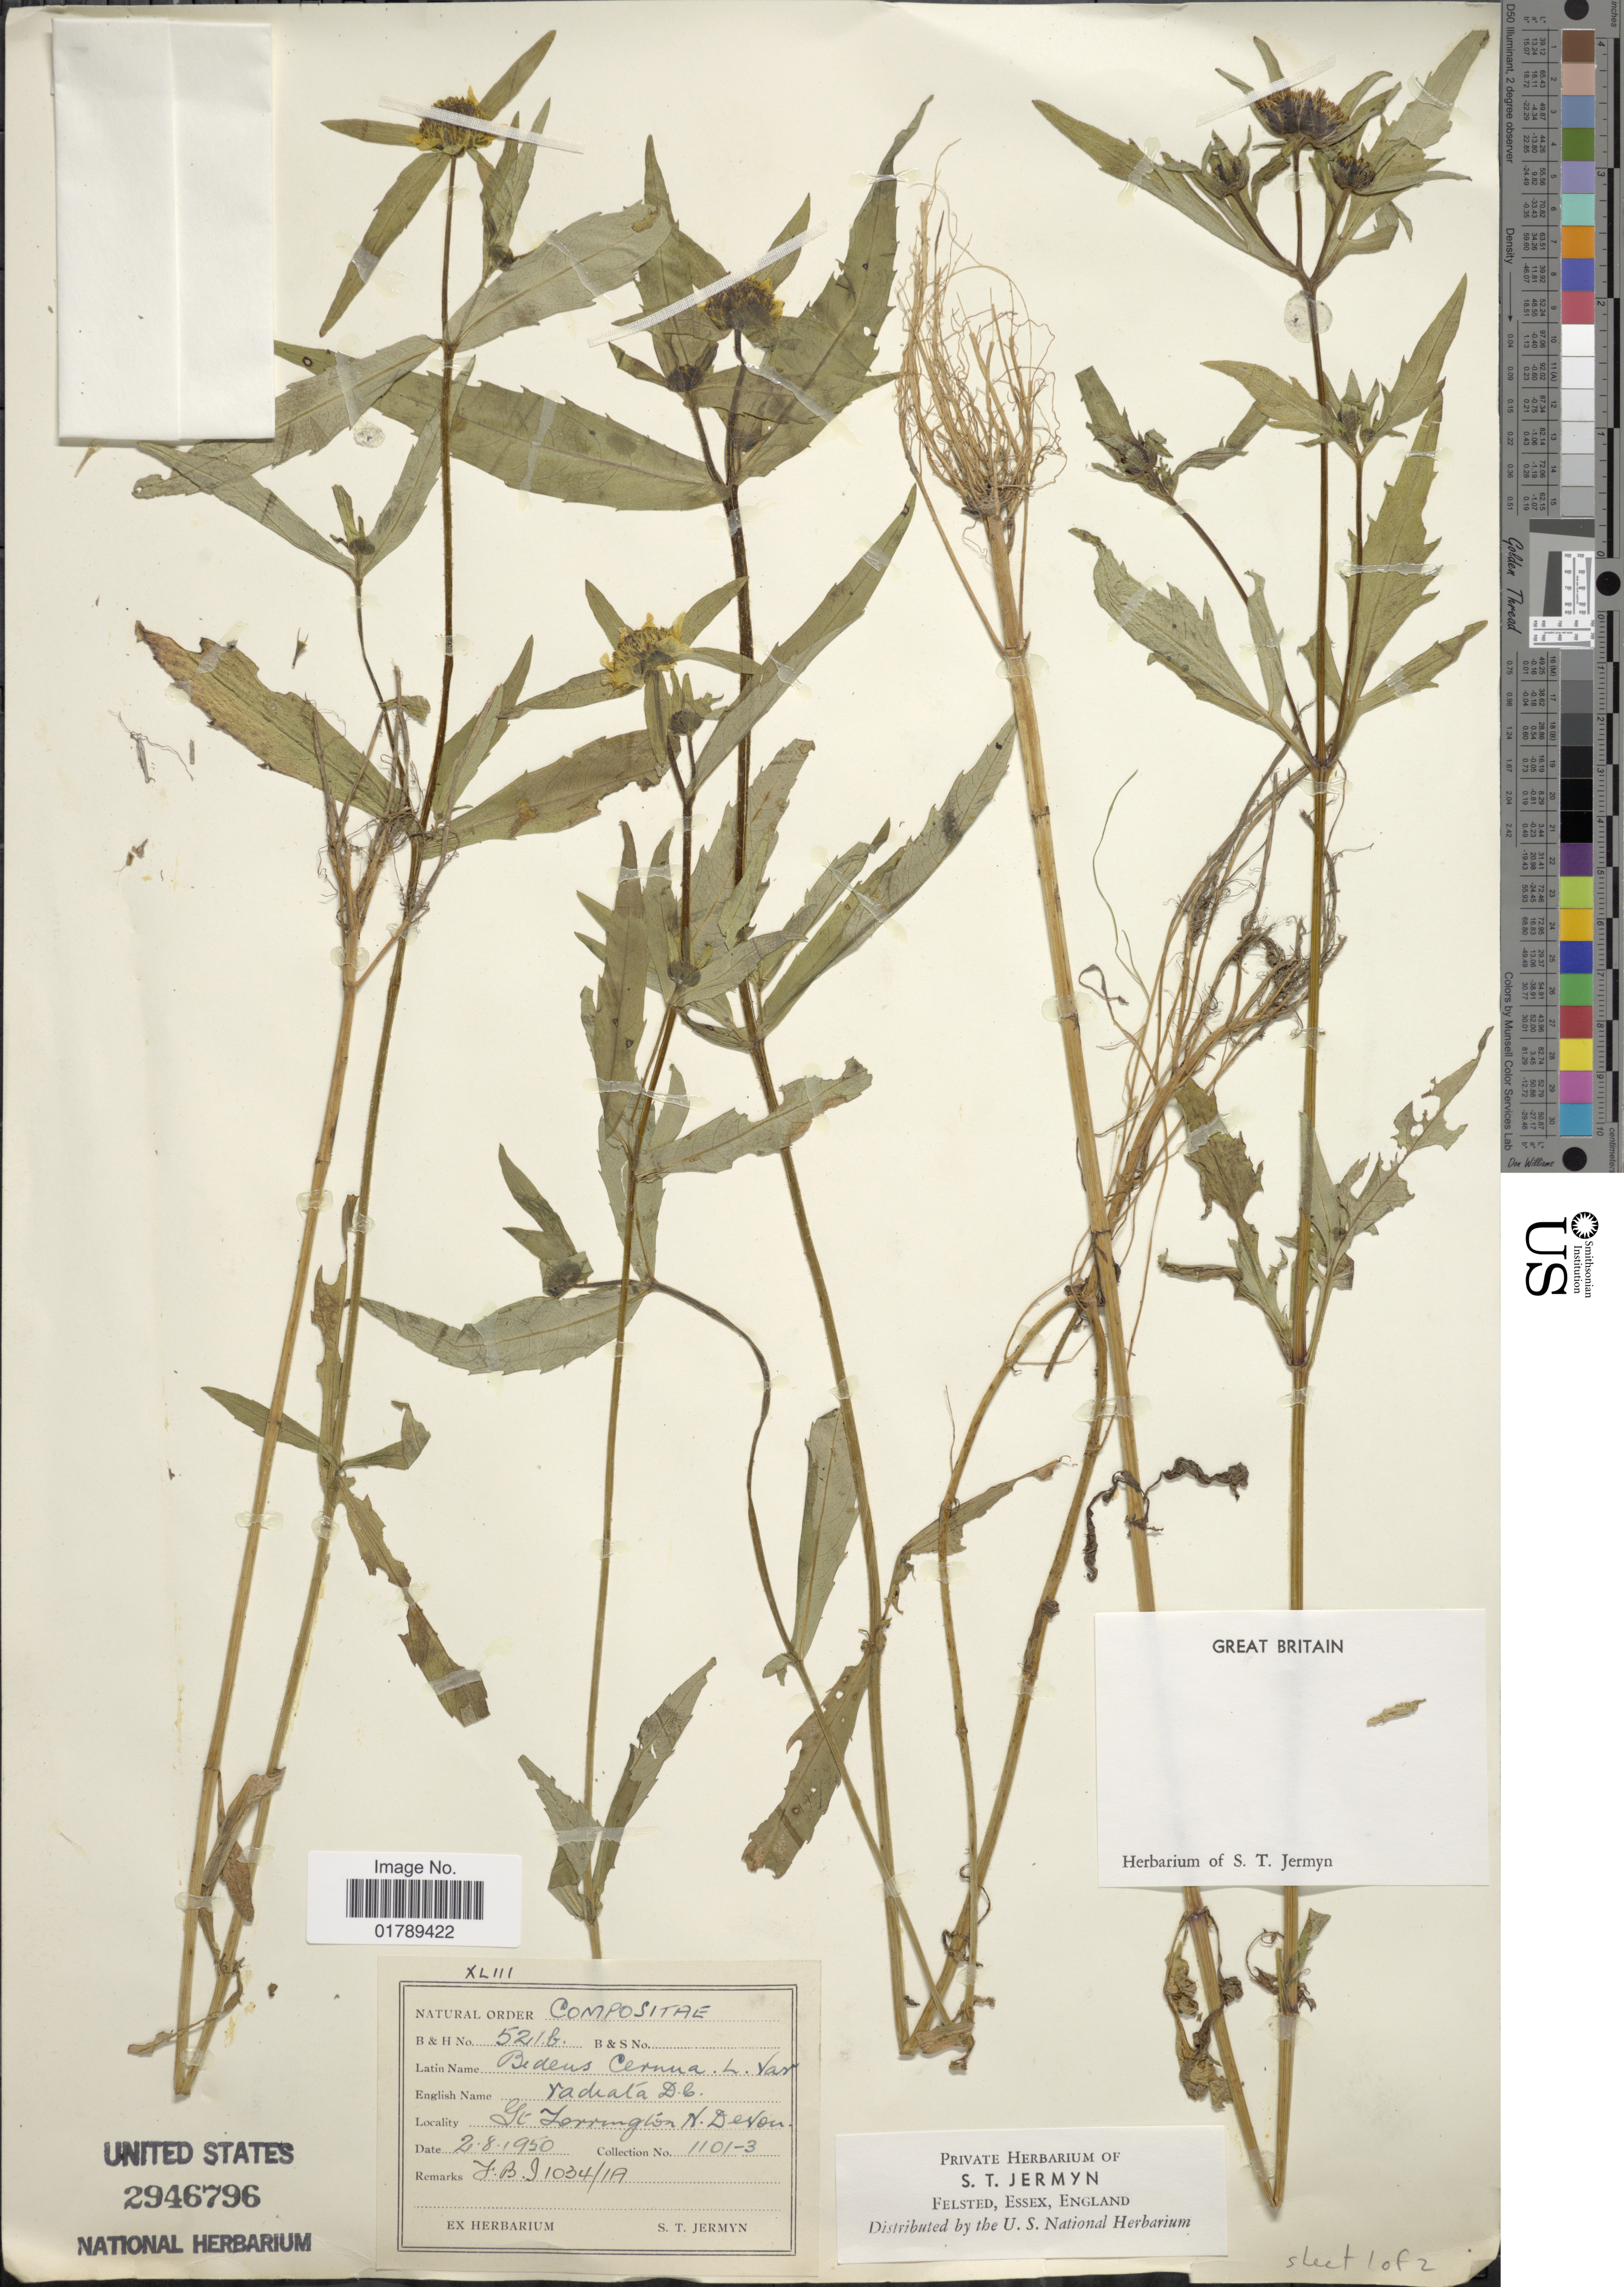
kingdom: Plantae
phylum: Tracheophyta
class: Magnoliopsida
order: Asterales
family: Asteraceae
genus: Bidens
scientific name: Bidens cernua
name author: L.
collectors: S. Jermyn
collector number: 1101-3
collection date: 1950-08-02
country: United Kingdom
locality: Great Britain. Gt. Harrington. N. Devon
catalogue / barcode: US 2946796